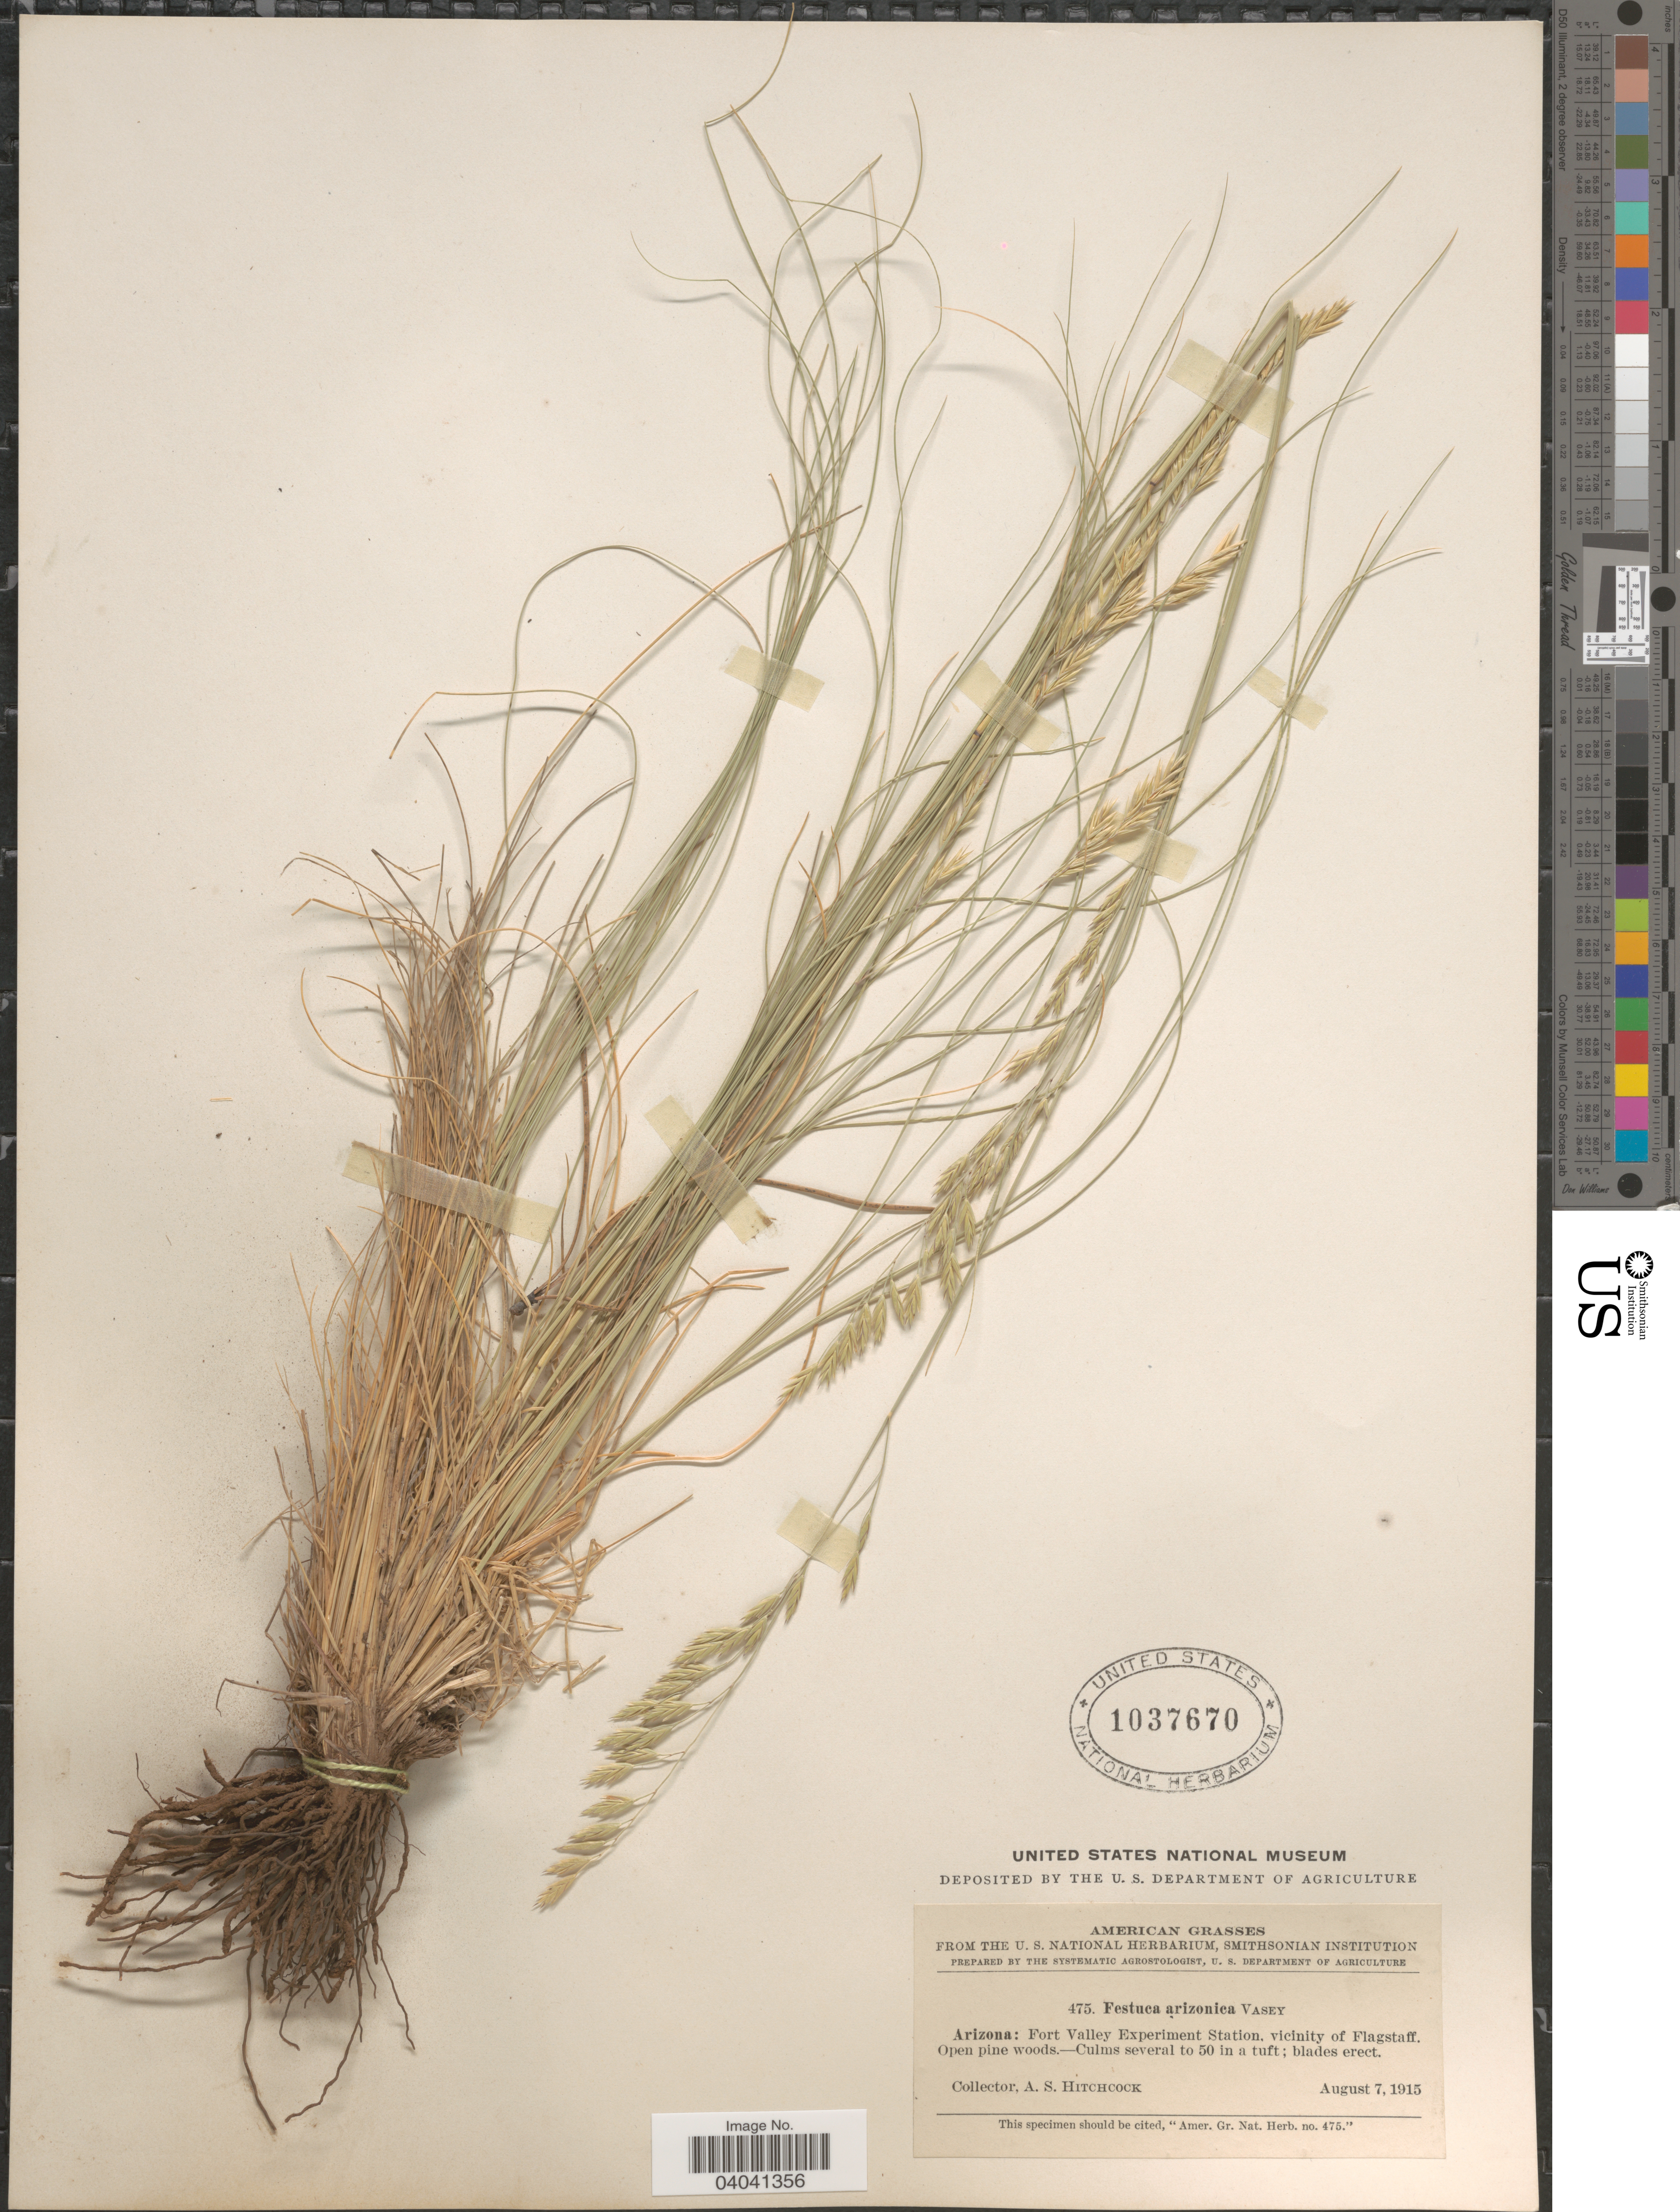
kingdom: Plantae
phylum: Tracheophyta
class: Liliopsida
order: Poales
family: Poaceae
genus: Festuca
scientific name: Festuca arizonica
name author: Vasey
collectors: A. S. Hitchcock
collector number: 475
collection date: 1915-08-07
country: United States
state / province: Arizona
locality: Fort Valley Experiment Station, vicinity of Flagstaff.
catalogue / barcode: US 1037670